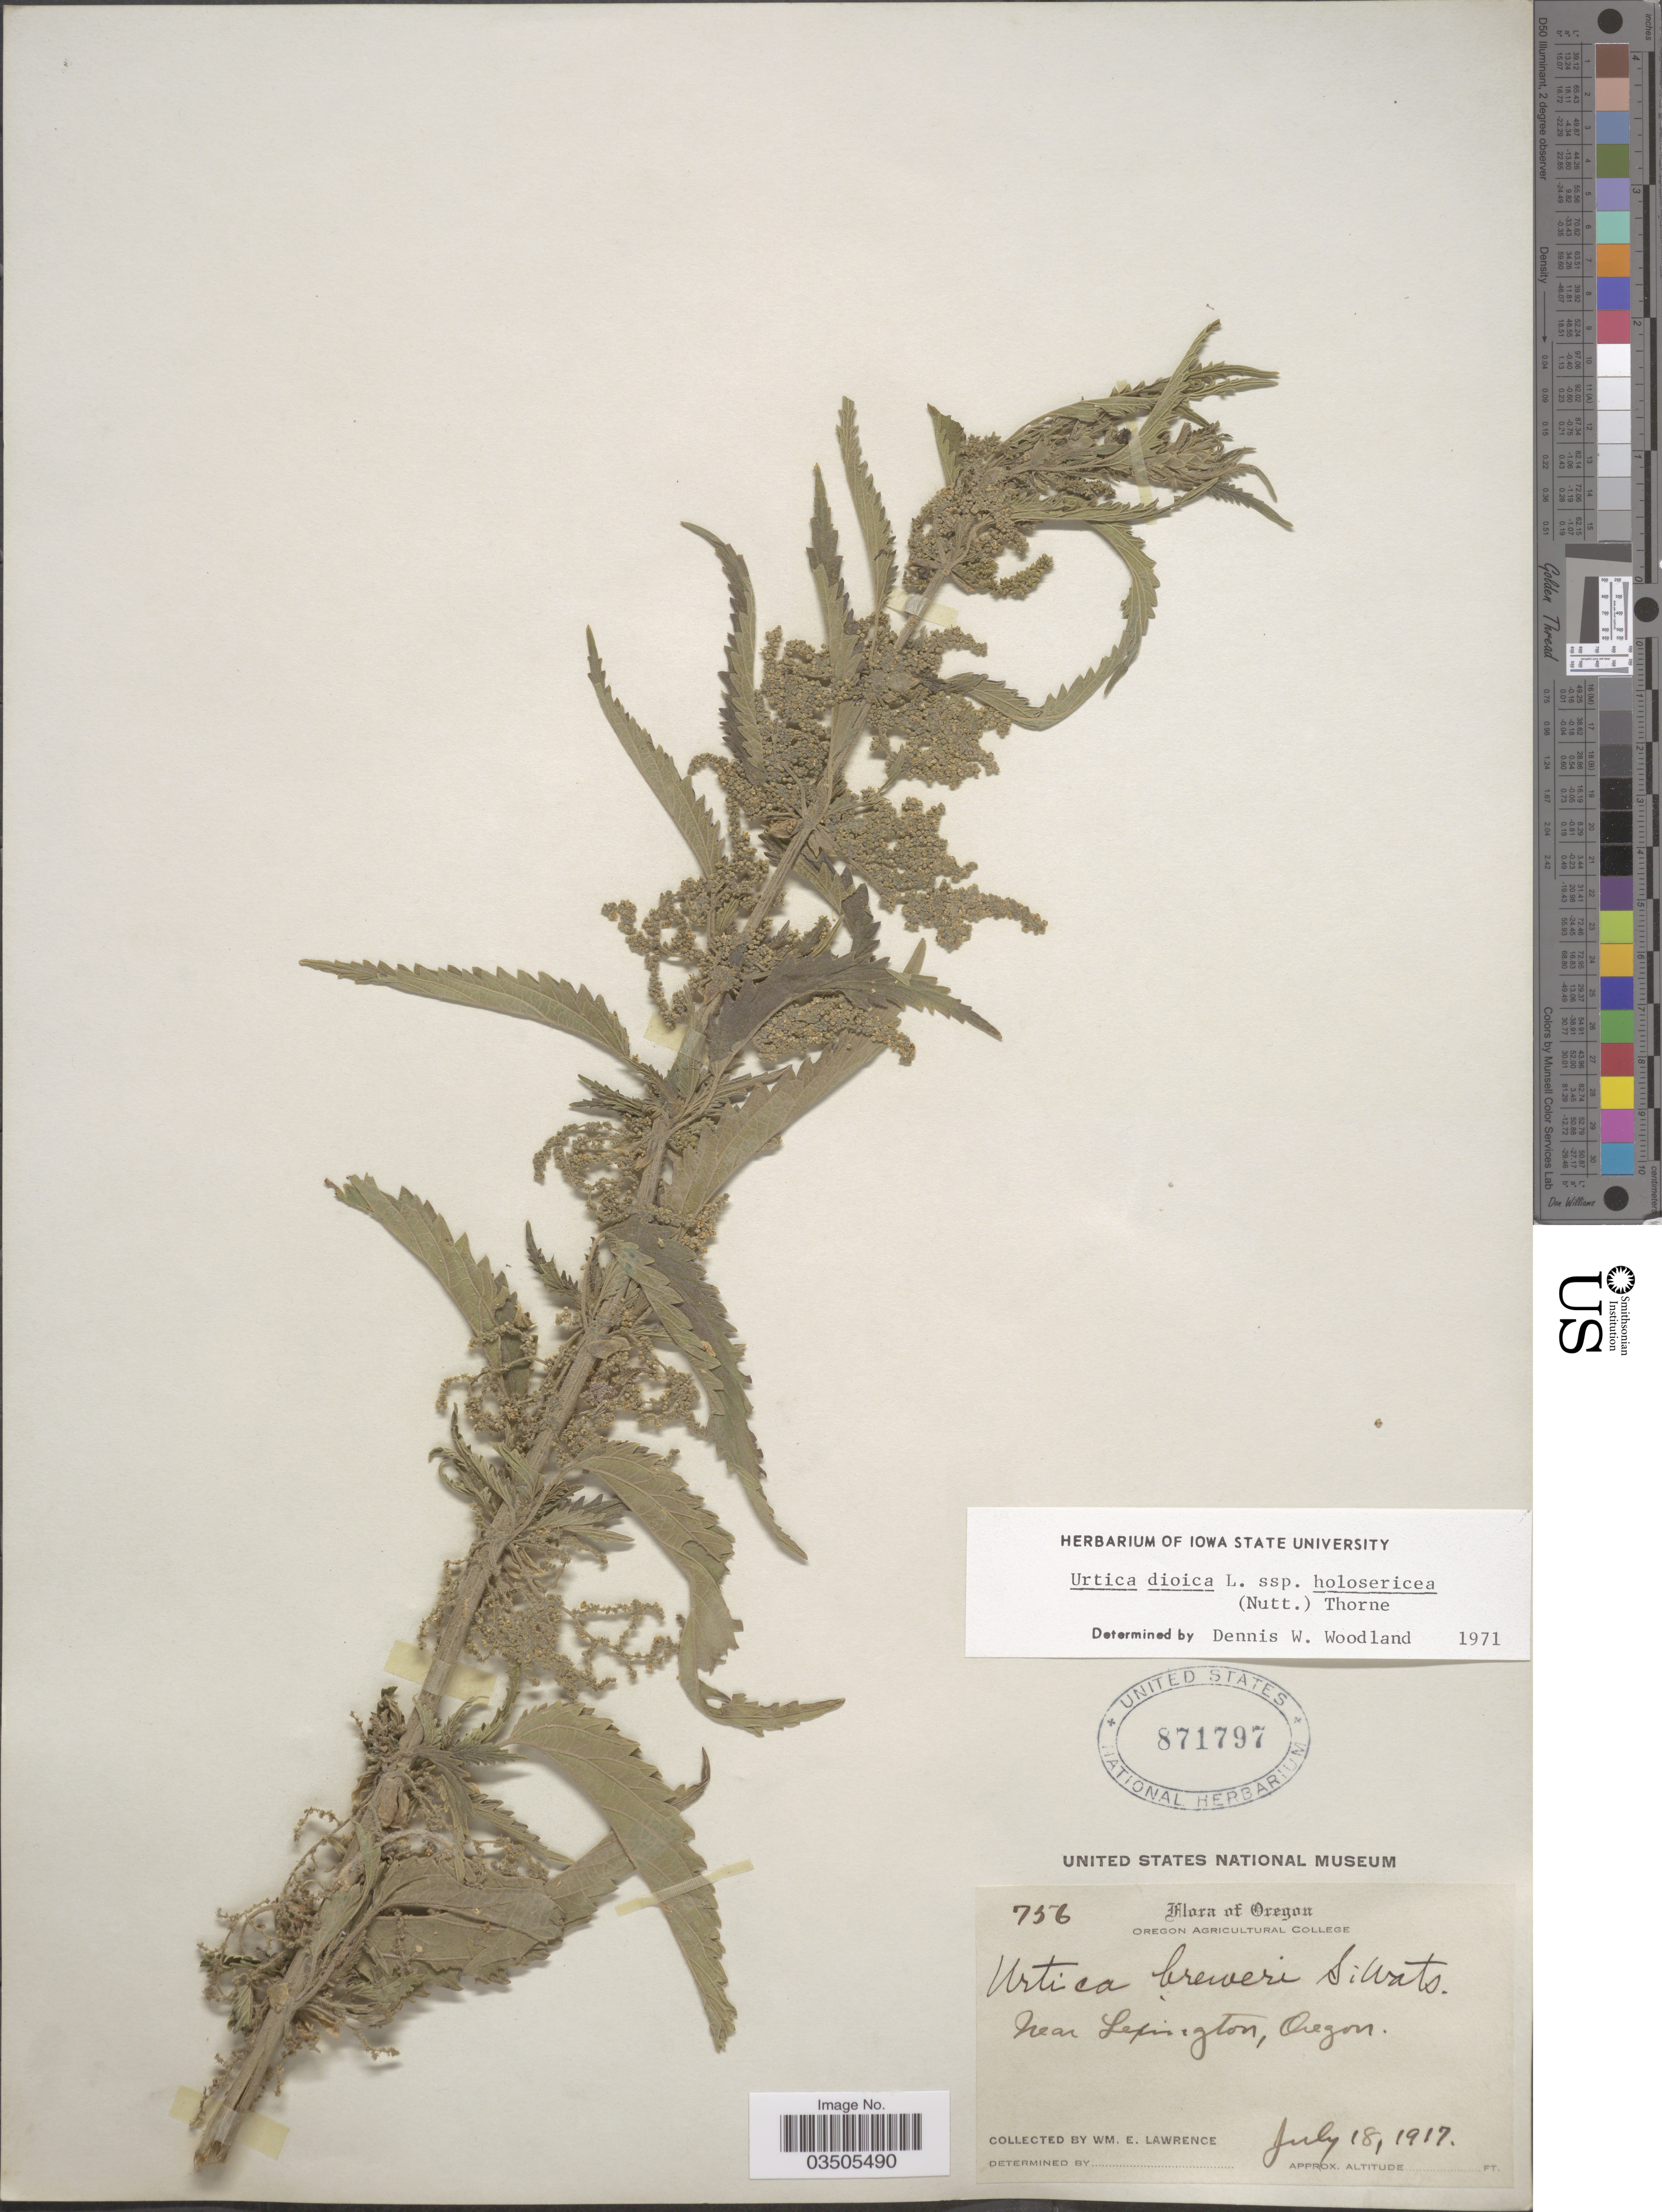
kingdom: Plantae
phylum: Tracheophyta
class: Magnoliopsida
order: Rosales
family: Urticaceae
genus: Urtica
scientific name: Urtica dioica subsp. holosericea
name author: (Nutt.) Thorne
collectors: W. Lawrence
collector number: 756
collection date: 1917-07-18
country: United States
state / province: Oregon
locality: Near Lexington, Oregon.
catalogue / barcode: US 871797